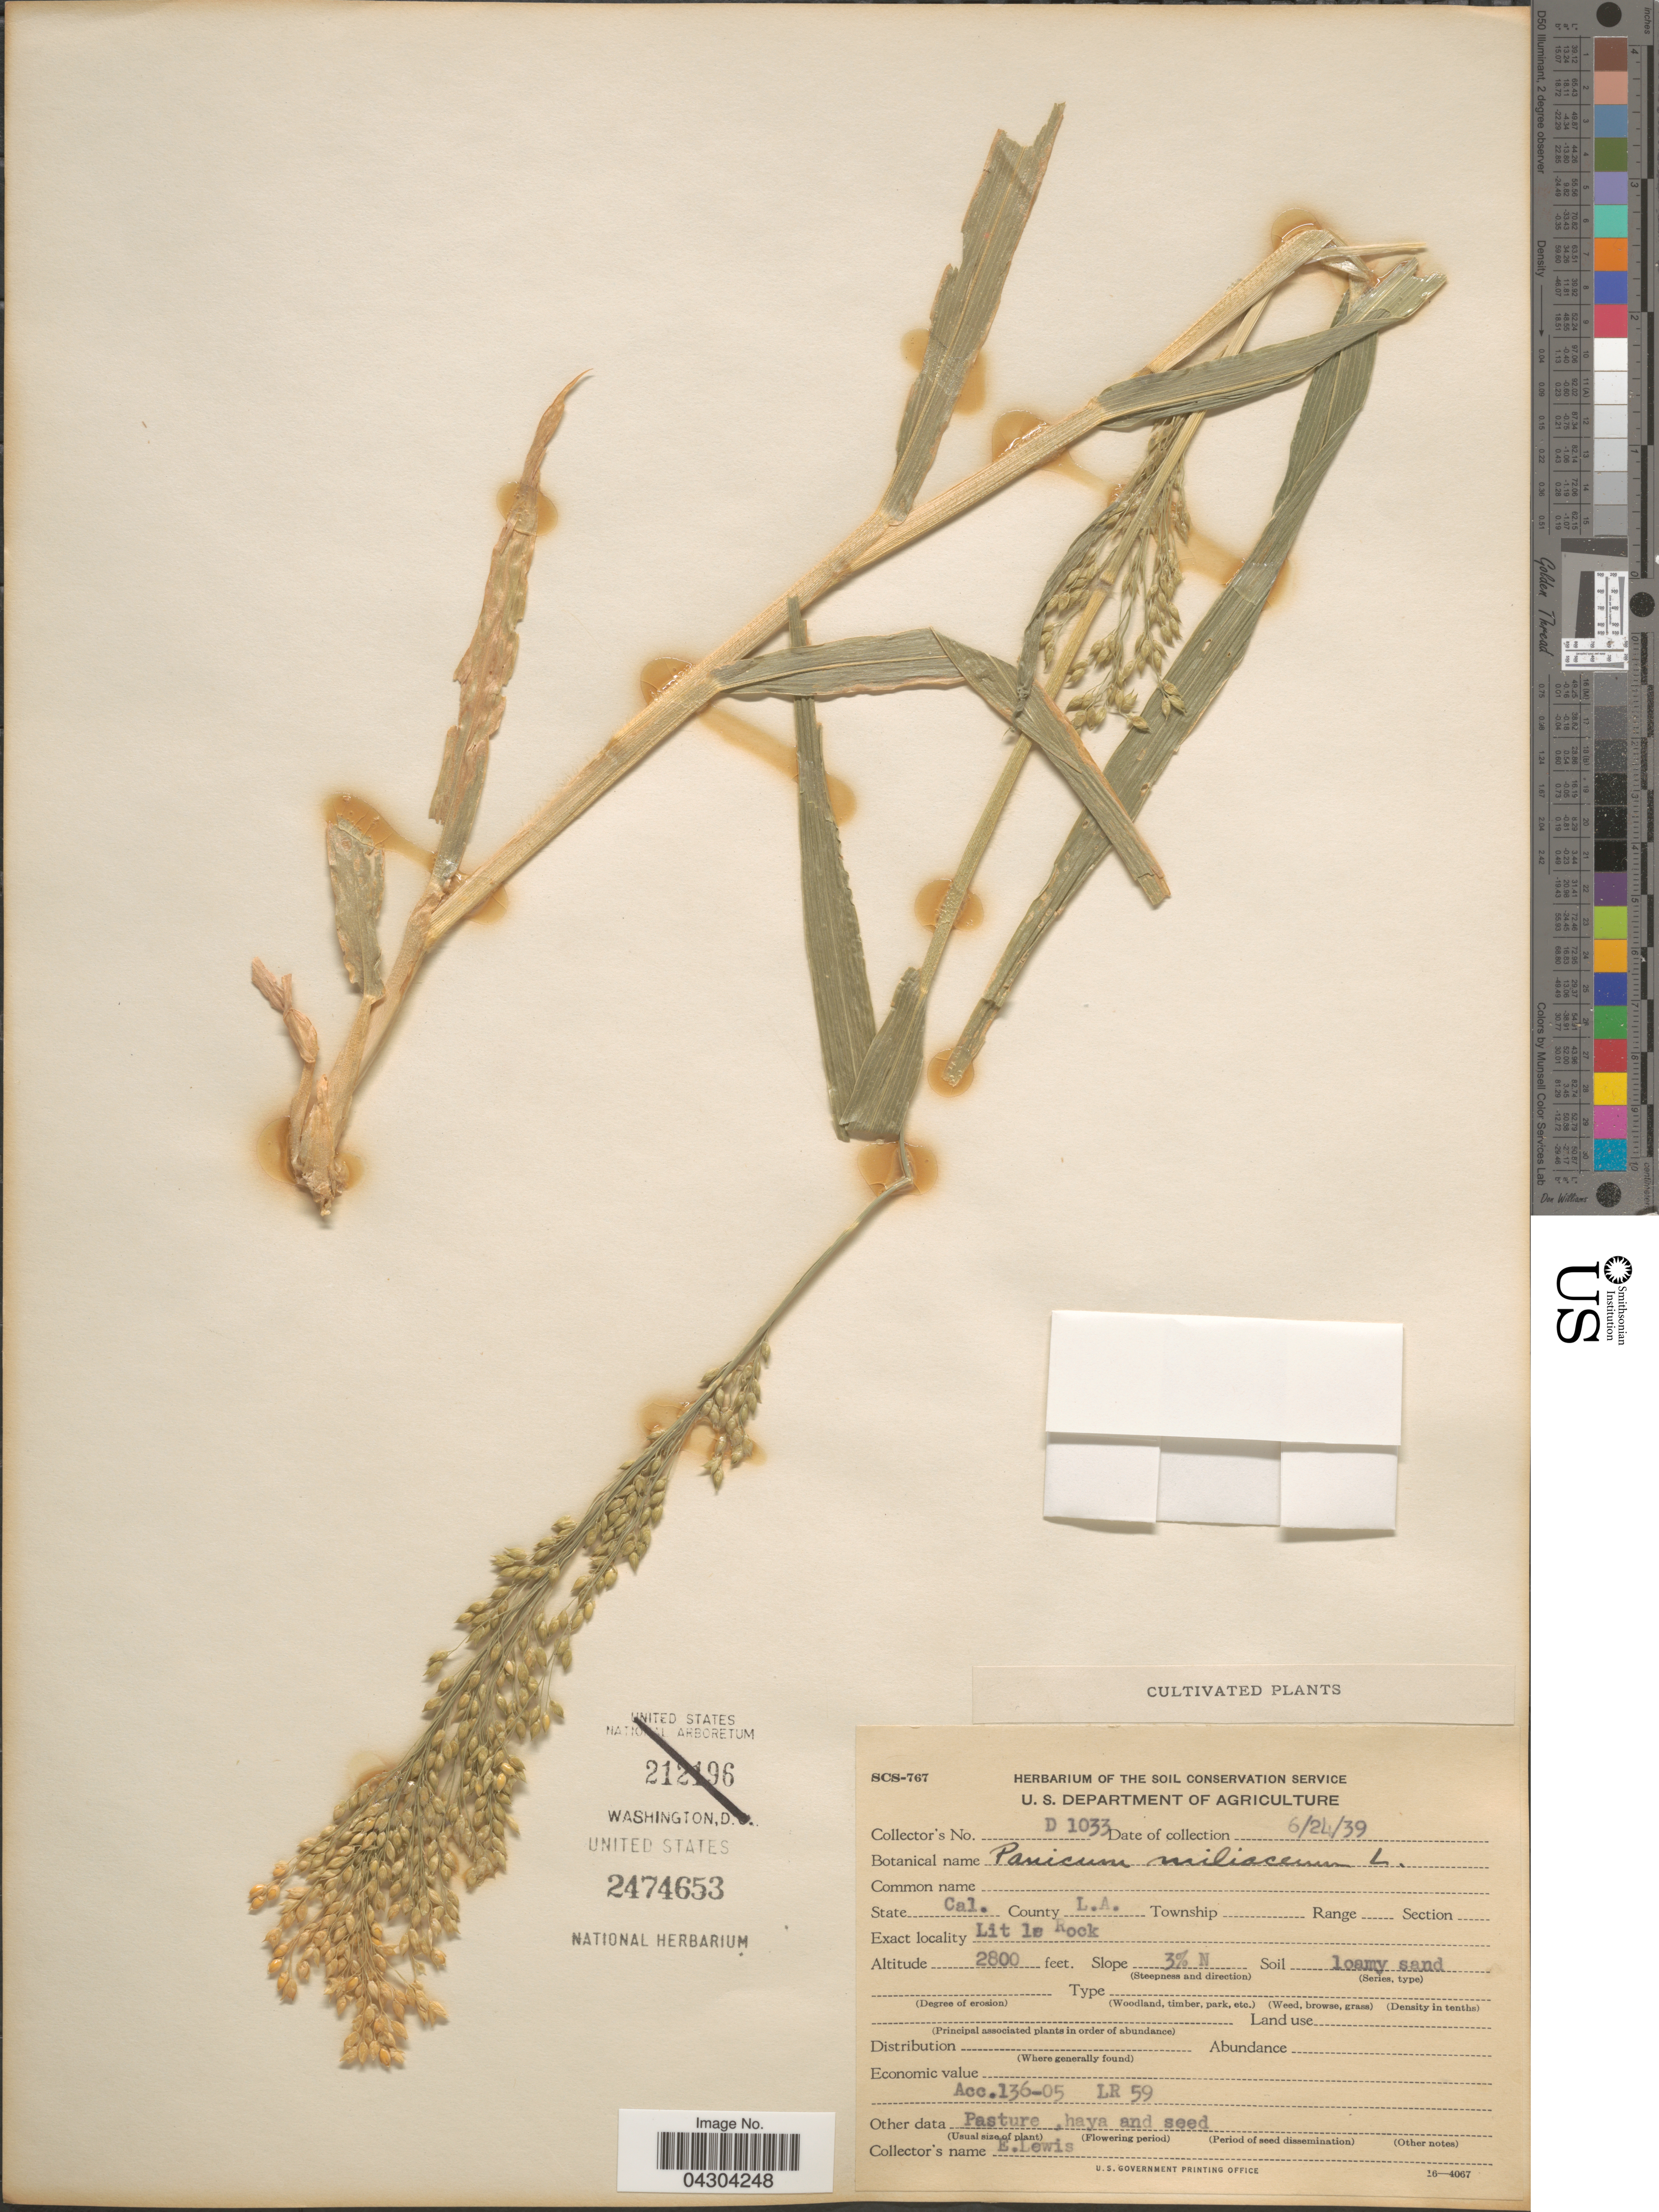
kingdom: Plantae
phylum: Tracheophyta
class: Liliopsida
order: Poales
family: Poaceae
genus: Panicum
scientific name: Panicum miliaceum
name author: L.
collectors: E. Lewis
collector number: D1033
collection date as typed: Transcribed d/m/y: 24/6/39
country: United States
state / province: California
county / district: Los Angeles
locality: County L.A. Lit le Rock.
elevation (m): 853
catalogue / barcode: US 2474653